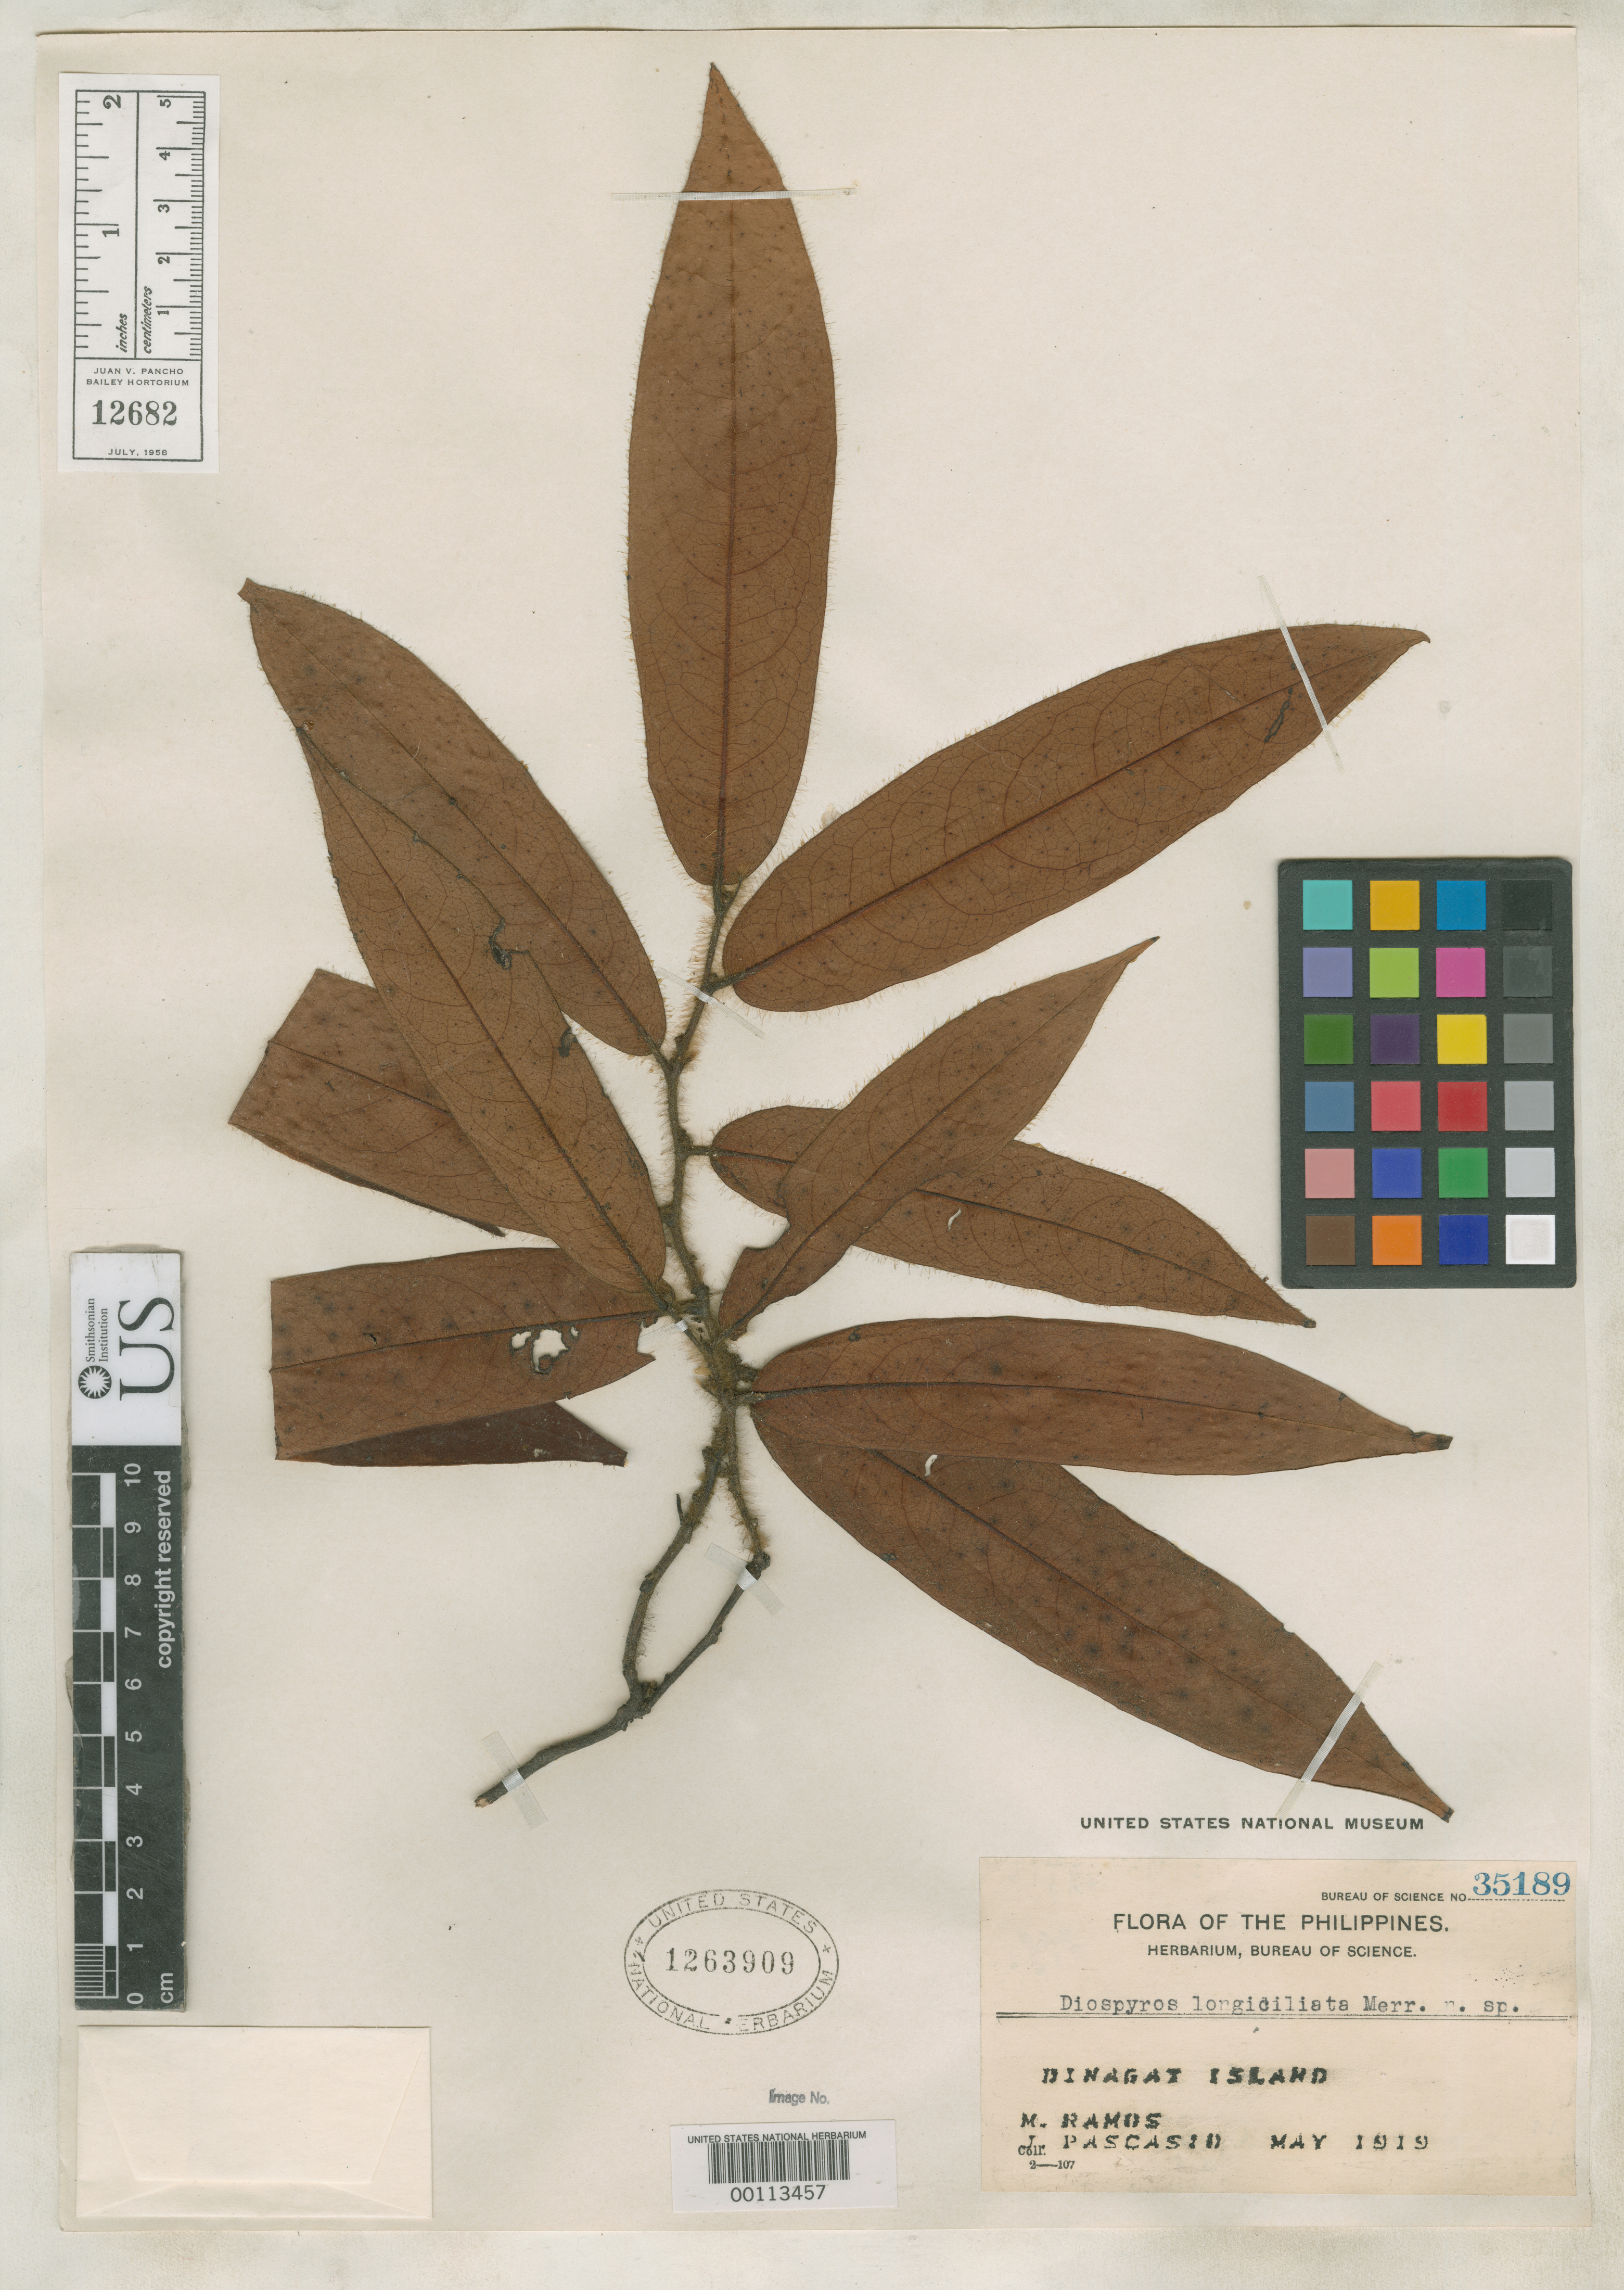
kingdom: Plantae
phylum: Tracheophyta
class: Magnoliopsida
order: Ericales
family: Ebenaceae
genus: Diospyros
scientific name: Diospyros longiciliata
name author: Merr.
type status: Isotype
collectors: M. Ramos & J. Pascasio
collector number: Bur. Sci. 35189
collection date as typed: May 1919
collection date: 1919-05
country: Philippines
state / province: Caraga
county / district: Surigao del Norte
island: Dinagat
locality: Dinagat Island.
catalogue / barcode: US 1263909